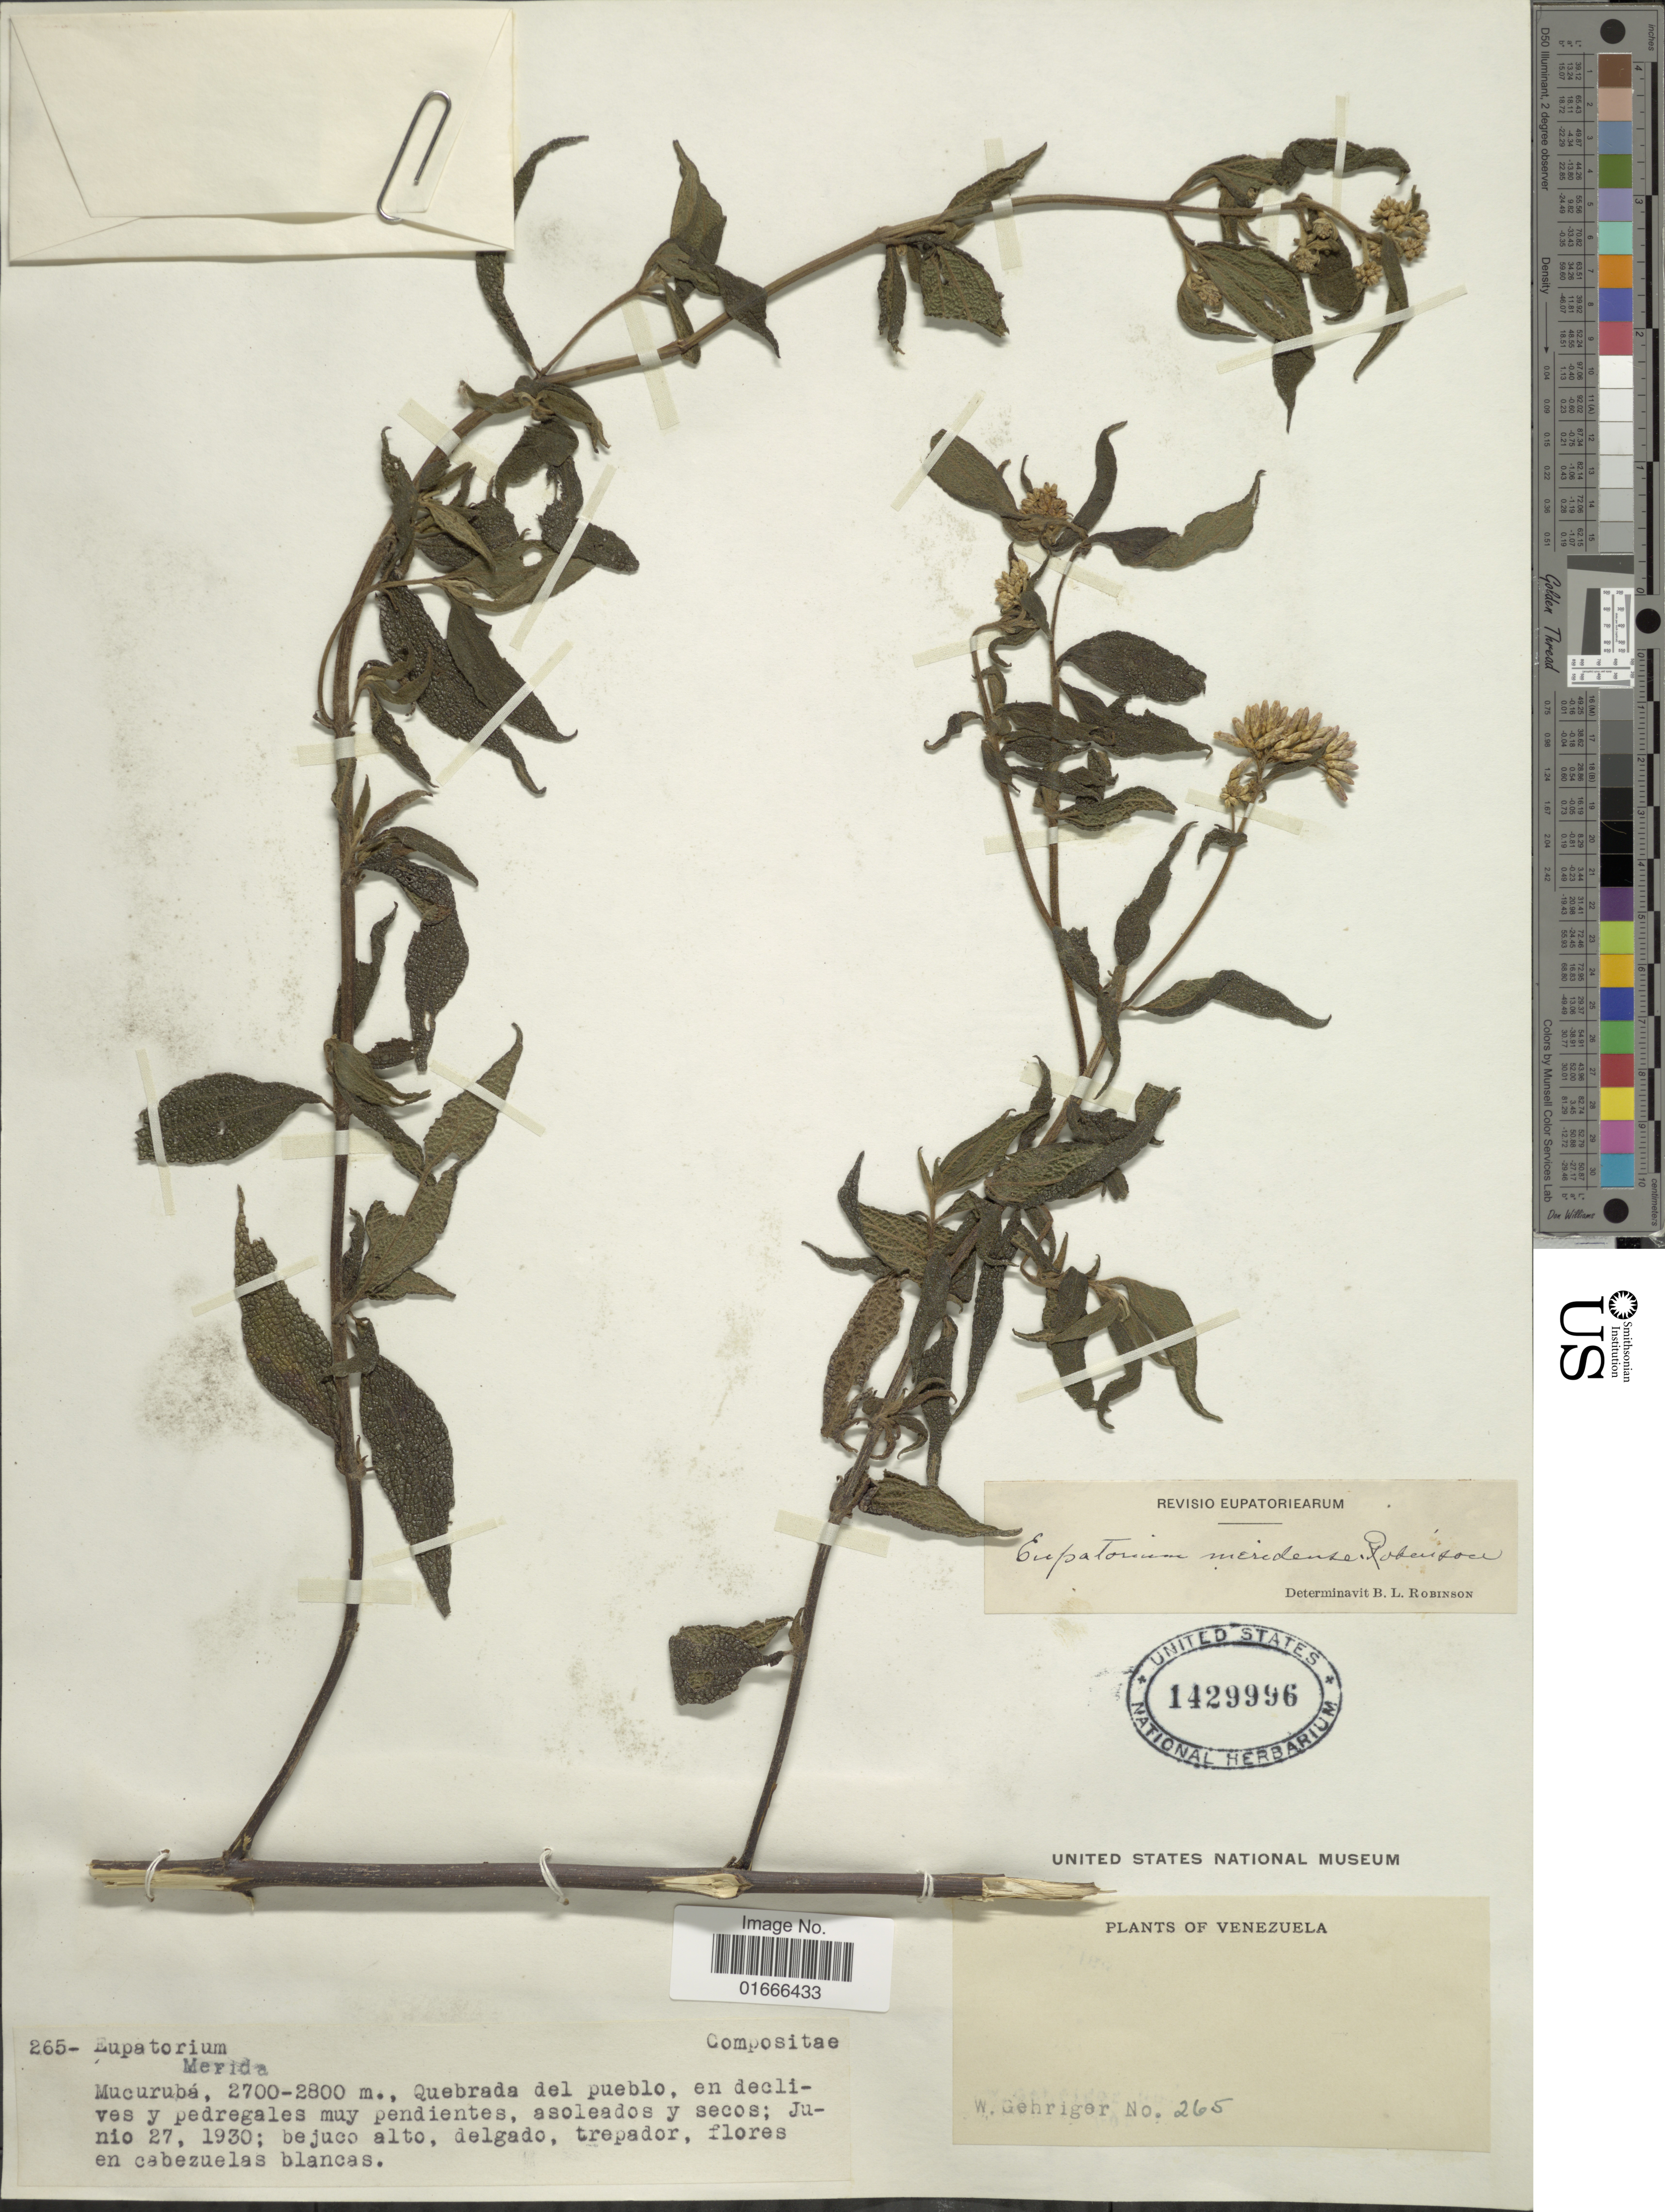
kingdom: Plantae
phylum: Tracheophyta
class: Magnoliopsida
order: Asterales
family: Asteraceae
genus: Chromolaena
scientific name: Chromolaena meridensis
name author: (B.L. Rob.) R.M. King & H. Rob.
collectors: W. Gehriger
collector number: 265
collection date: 1930-06-27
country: Venezuela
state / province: Mérida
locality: Mucuruba, Quebrada del pueblo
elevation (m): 2700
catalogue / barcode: US 1429996